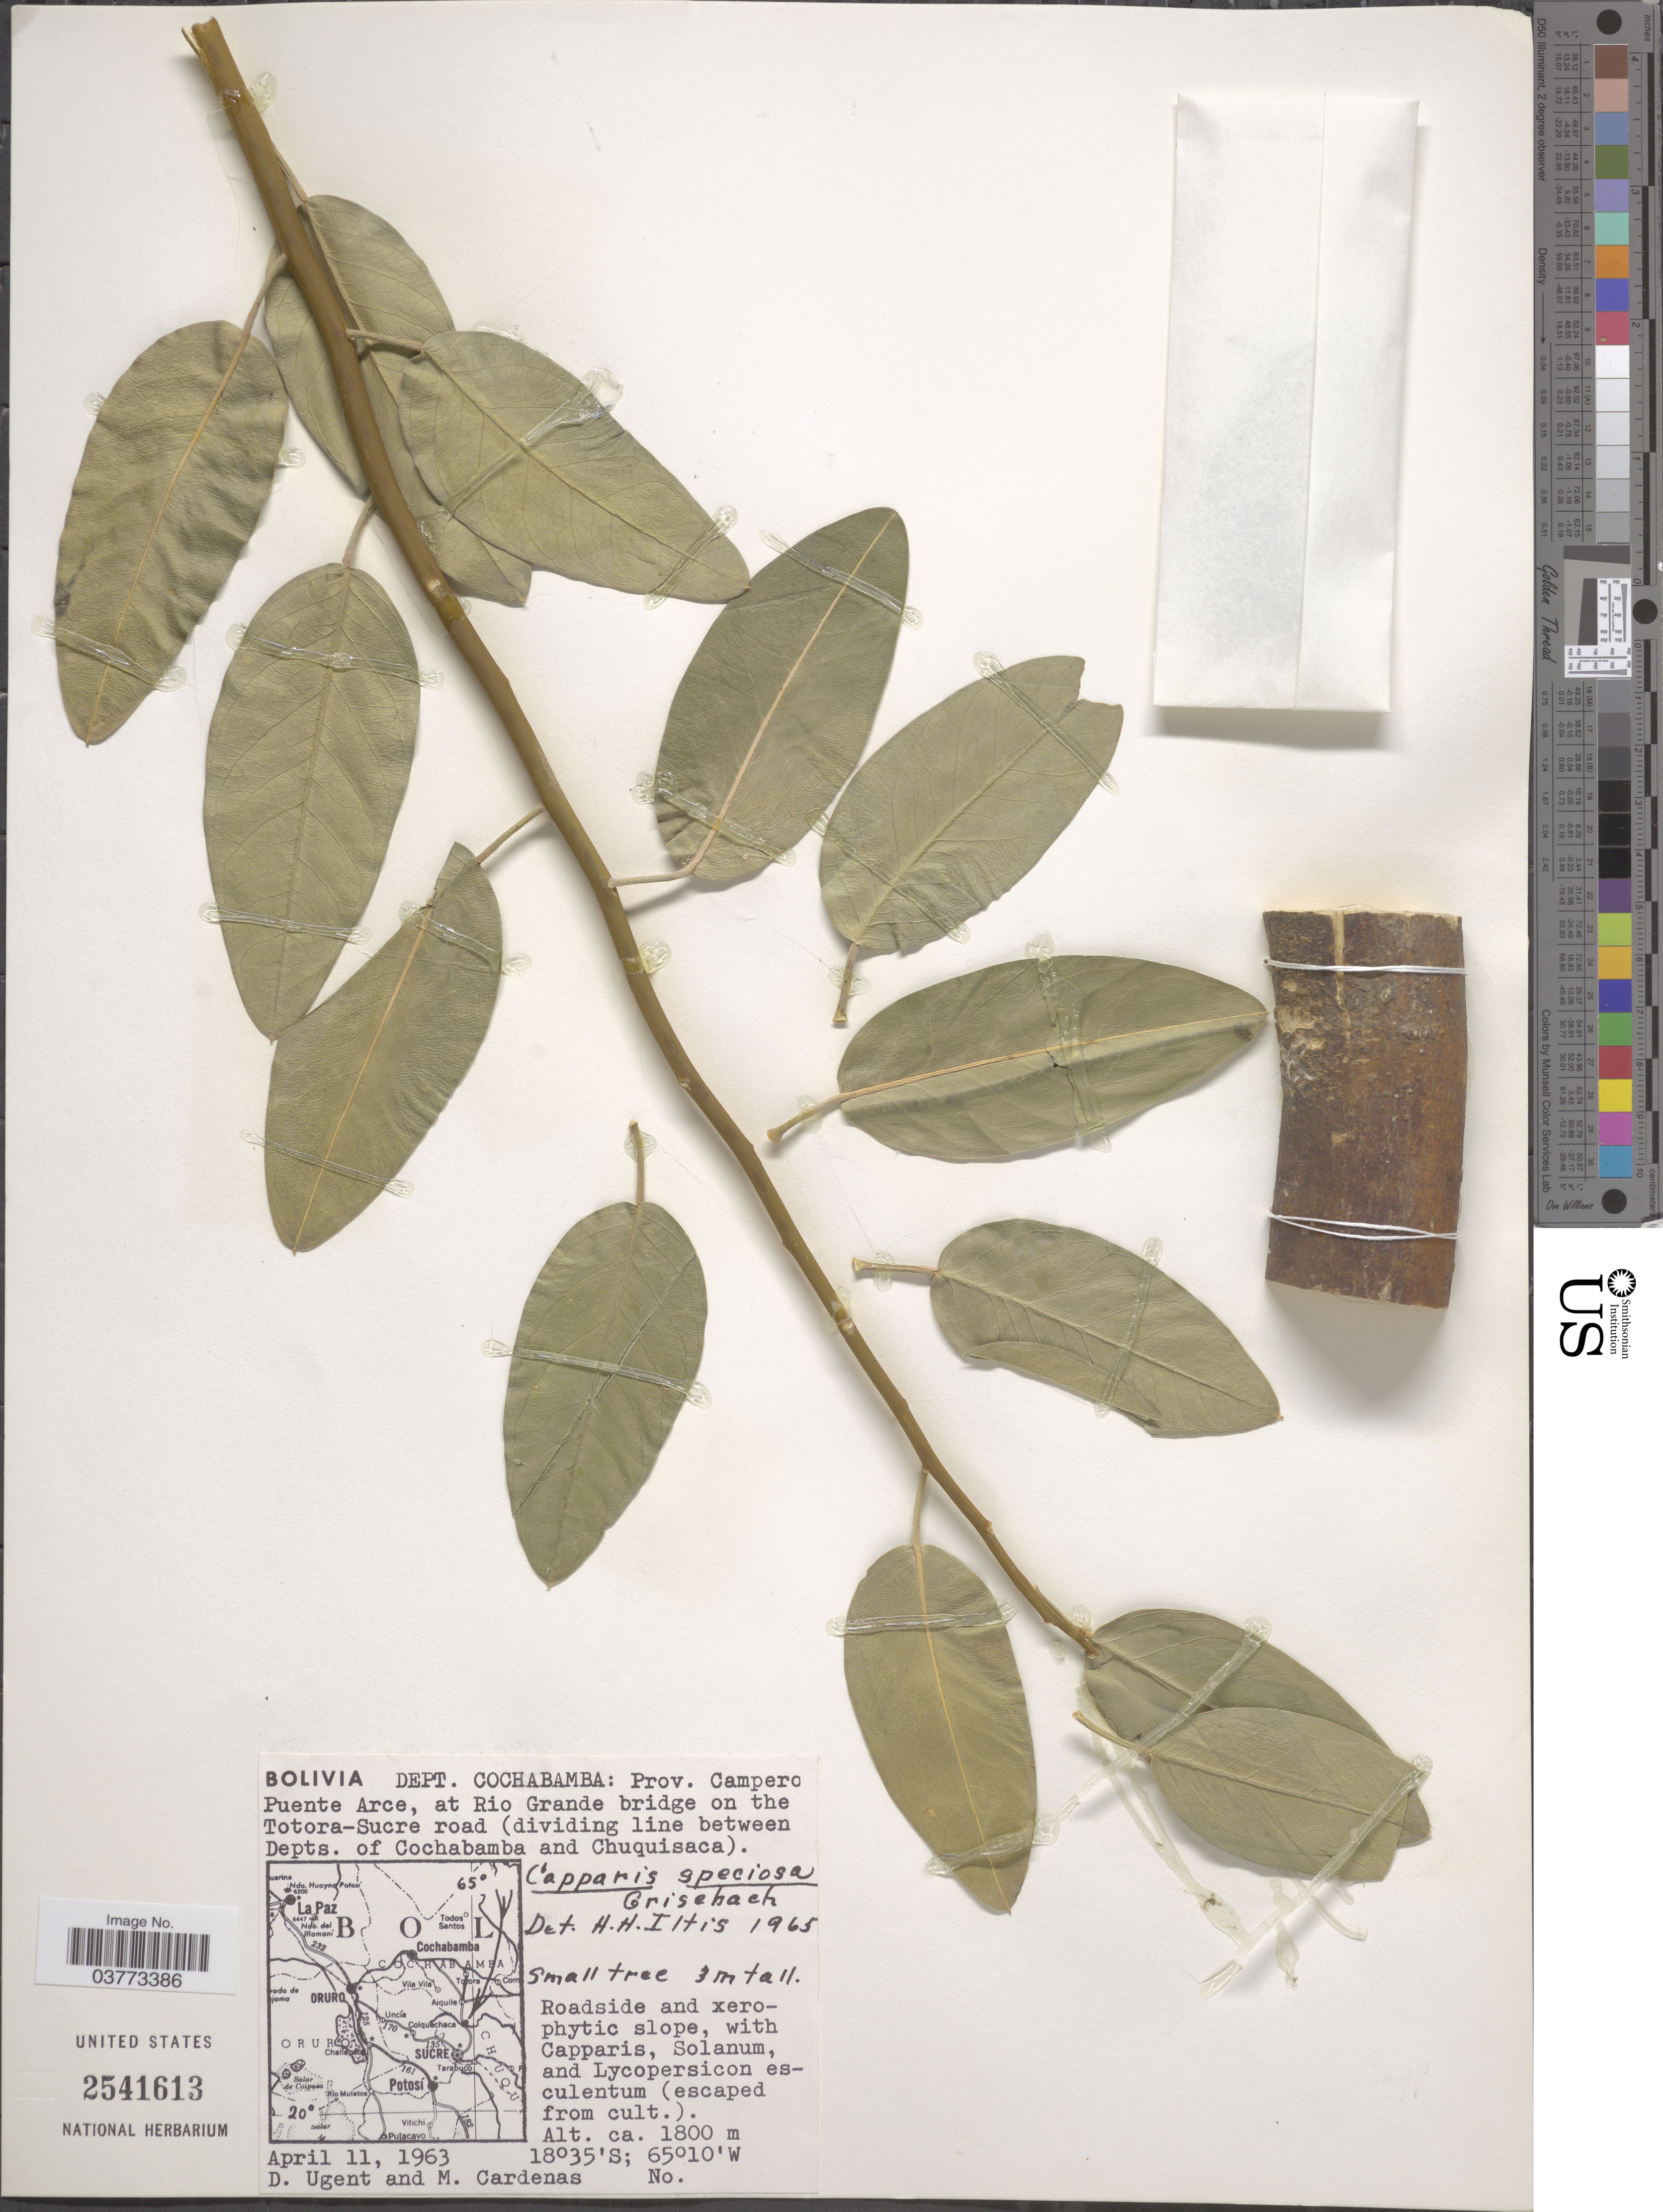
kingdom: Plantae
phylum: Tracheophyta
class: Magnoliopsida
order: Brassicales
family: Capparaceae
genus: Anisocapparis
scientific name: Anisocapparis speciosa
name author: (Griseb.) Cornejo & Iltis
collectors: D. Ugent & M. Cárdenas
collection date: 1963-04-11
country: Bolivia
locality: Dept. Cochabamba: Prov. Campero Puente Arce, at Rio Grande bridge on the Totora-Sucre road (dividing line between Dept. of Cochabamba and Chuquisaca).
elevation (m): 1800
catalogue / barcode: US 2541613